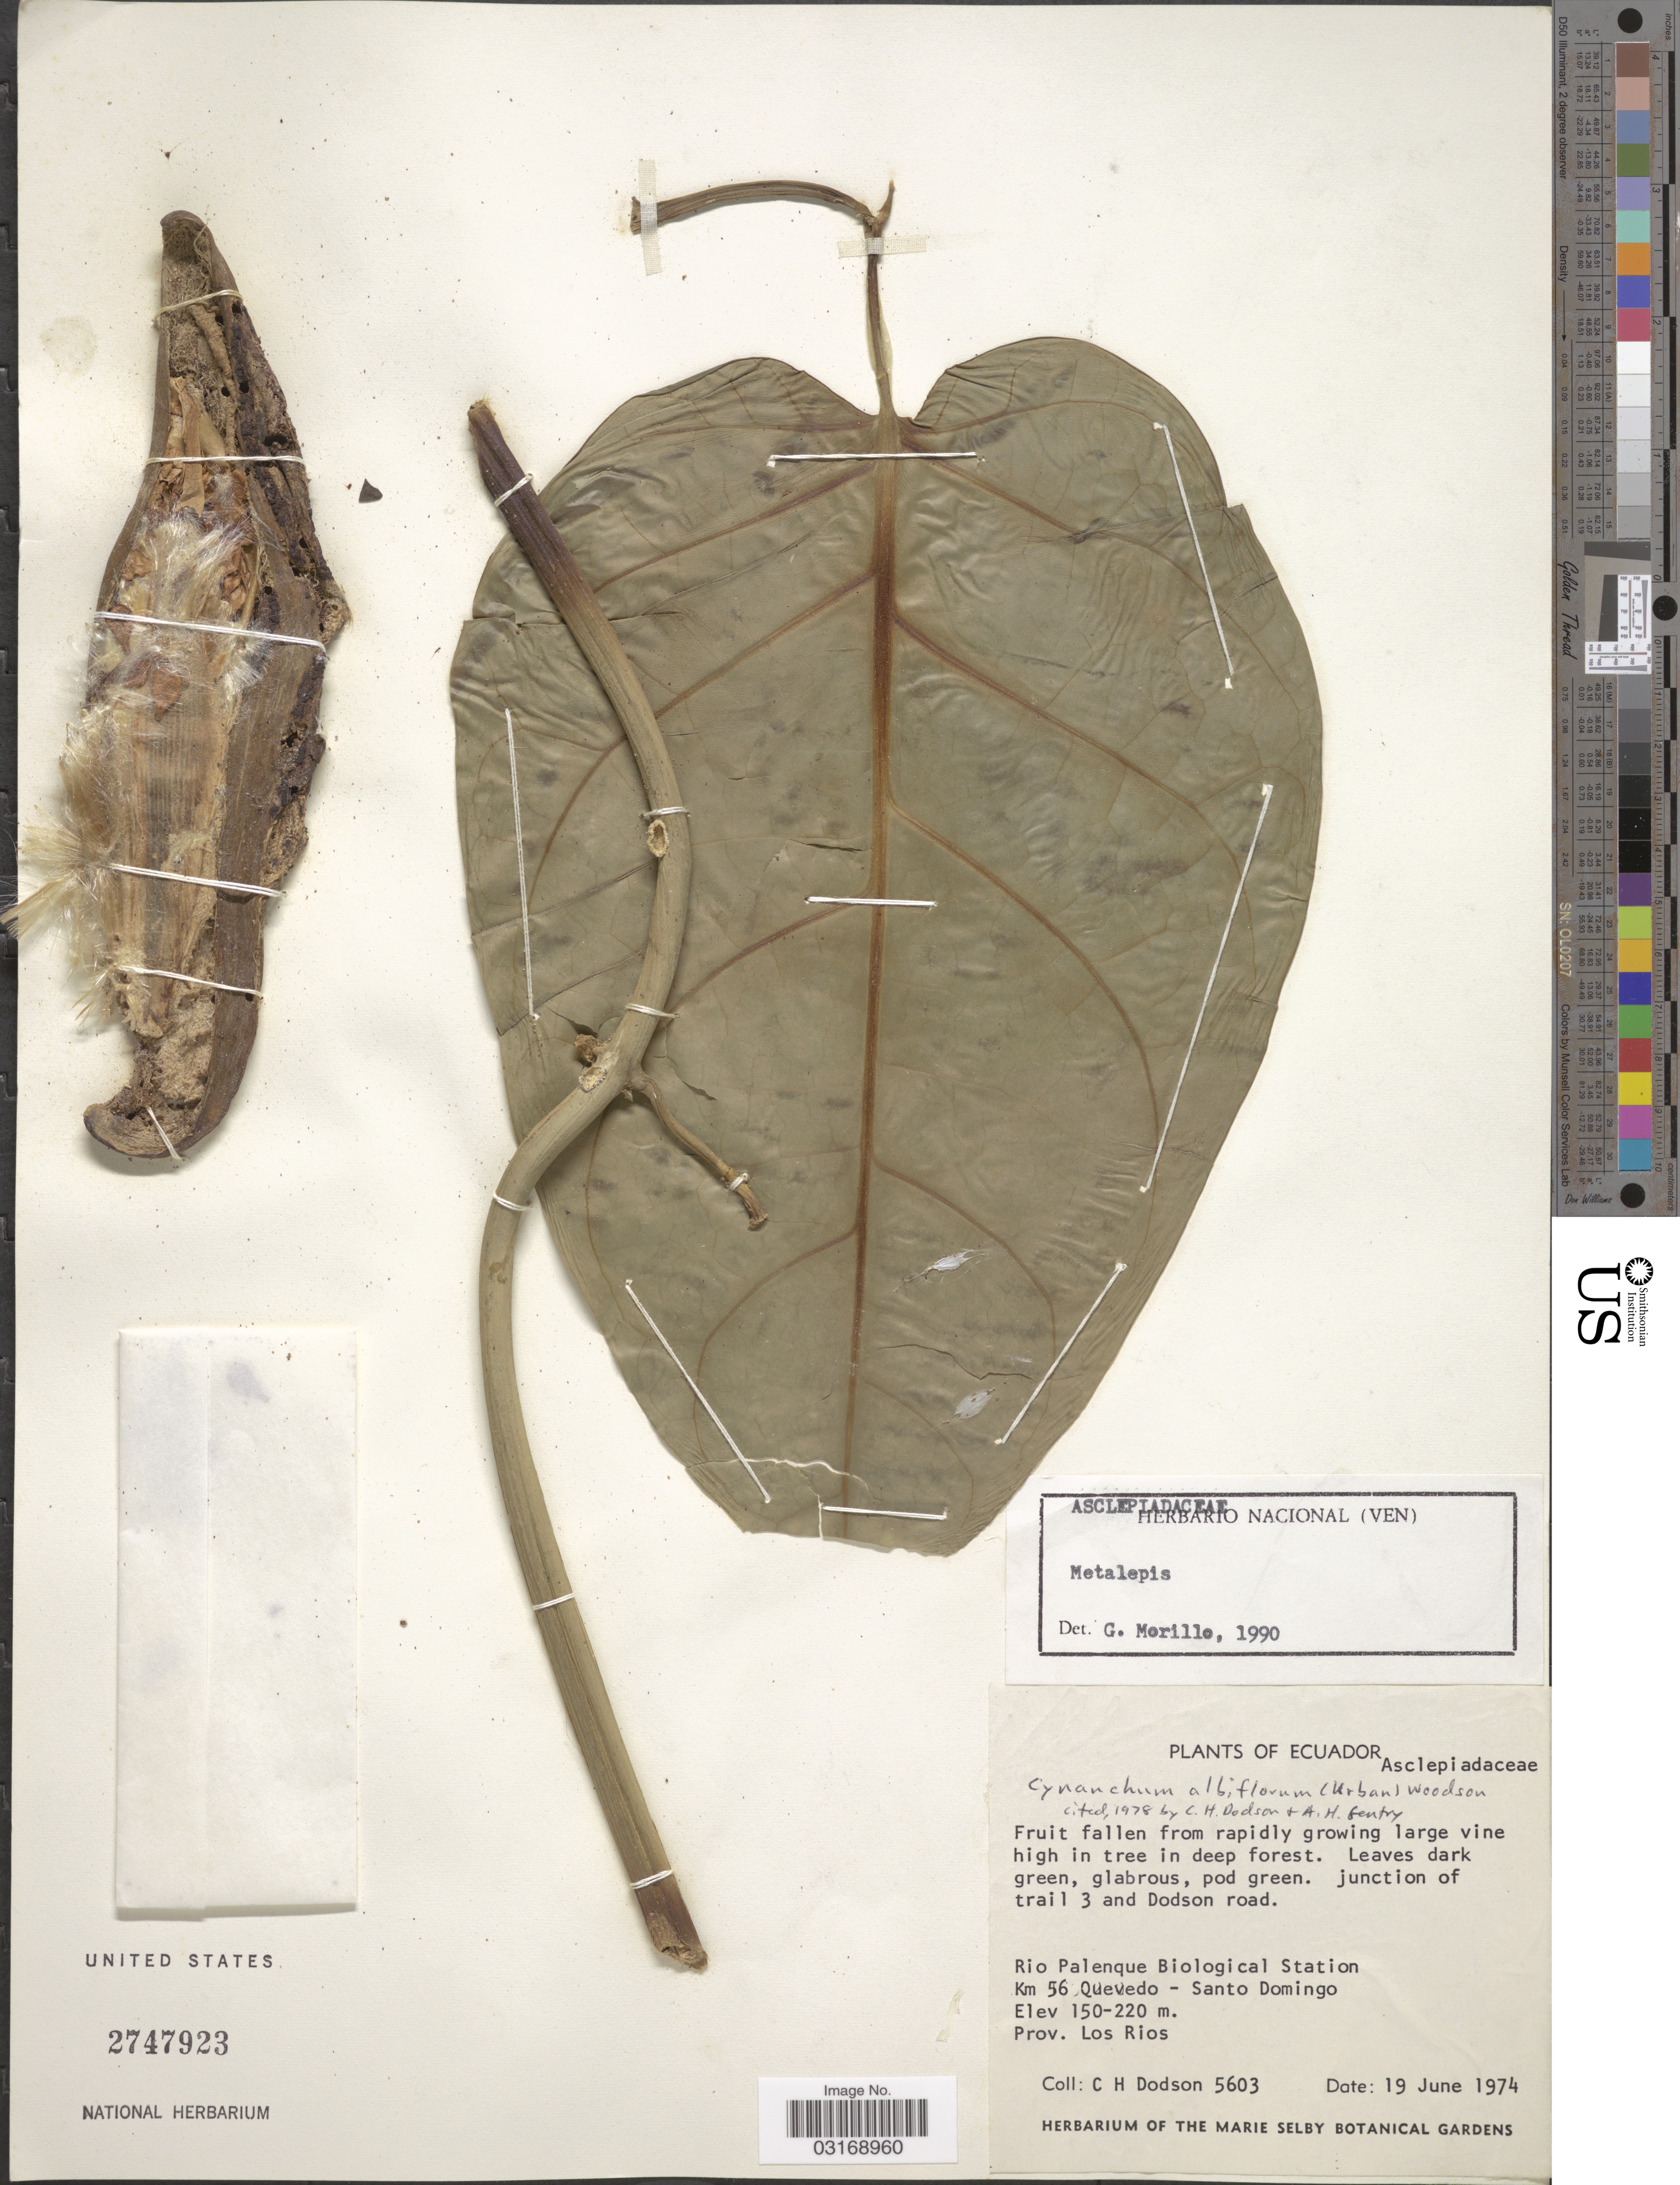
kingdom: Plantae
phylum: Tracheophyta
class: Magnoliopsida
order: Gentianales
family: Apocynaceae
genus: Metalepis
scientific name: Metalepis sp.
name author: Griseb.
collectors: C. H. Dodson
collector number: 5603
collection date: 1974-06-19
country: Ecuador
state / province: Los Ríos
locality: Junction of trail 3 and Dodson road. Rio Palenque Biological Station. Km 56 Quevedo - Santo Domingo.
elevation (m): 150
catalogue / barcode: US 2747923